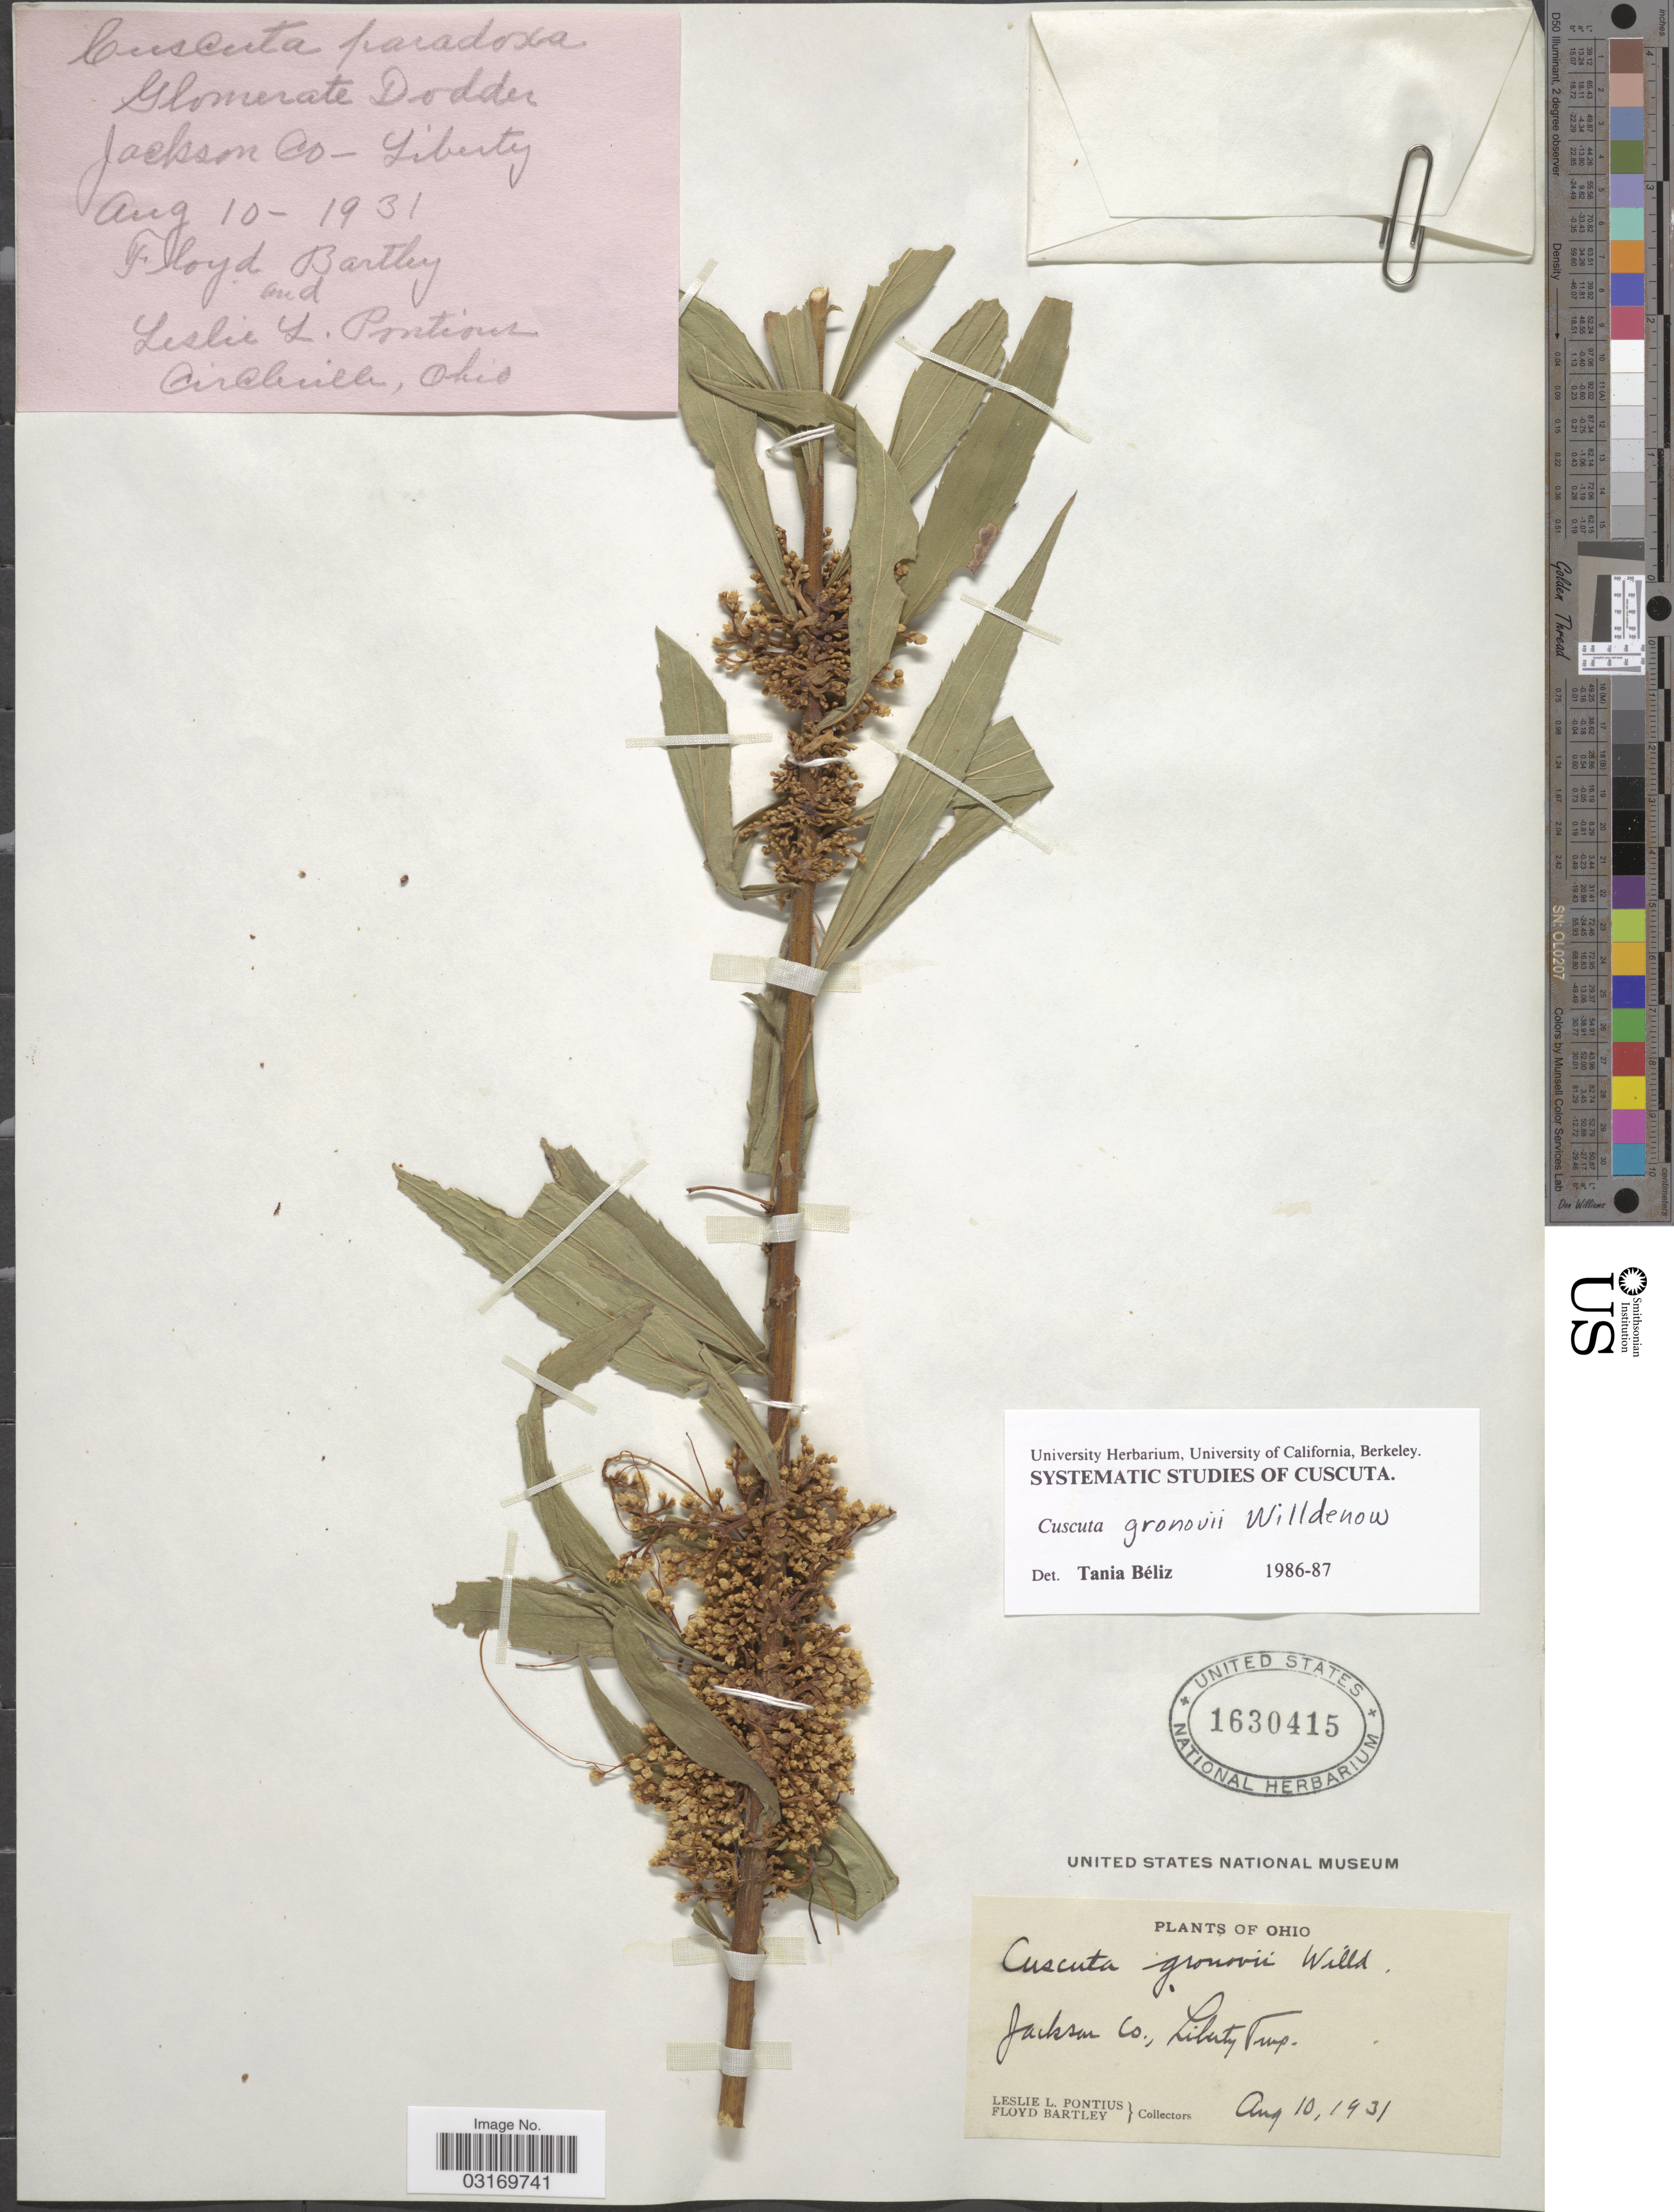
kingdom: Plantae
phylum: Tracheophyta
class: Magnoliopsida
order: Solanales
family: Convolvulaceae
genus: Cuscuta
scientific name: Cuscuta gronovii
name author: Willd. ex Schult.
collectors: L. Pontius & F. Bartley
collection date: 1931-08-10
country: United States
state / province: Ohio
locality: Jackson Co., Liberty Twp. Circleville.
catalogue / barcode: US 1630415